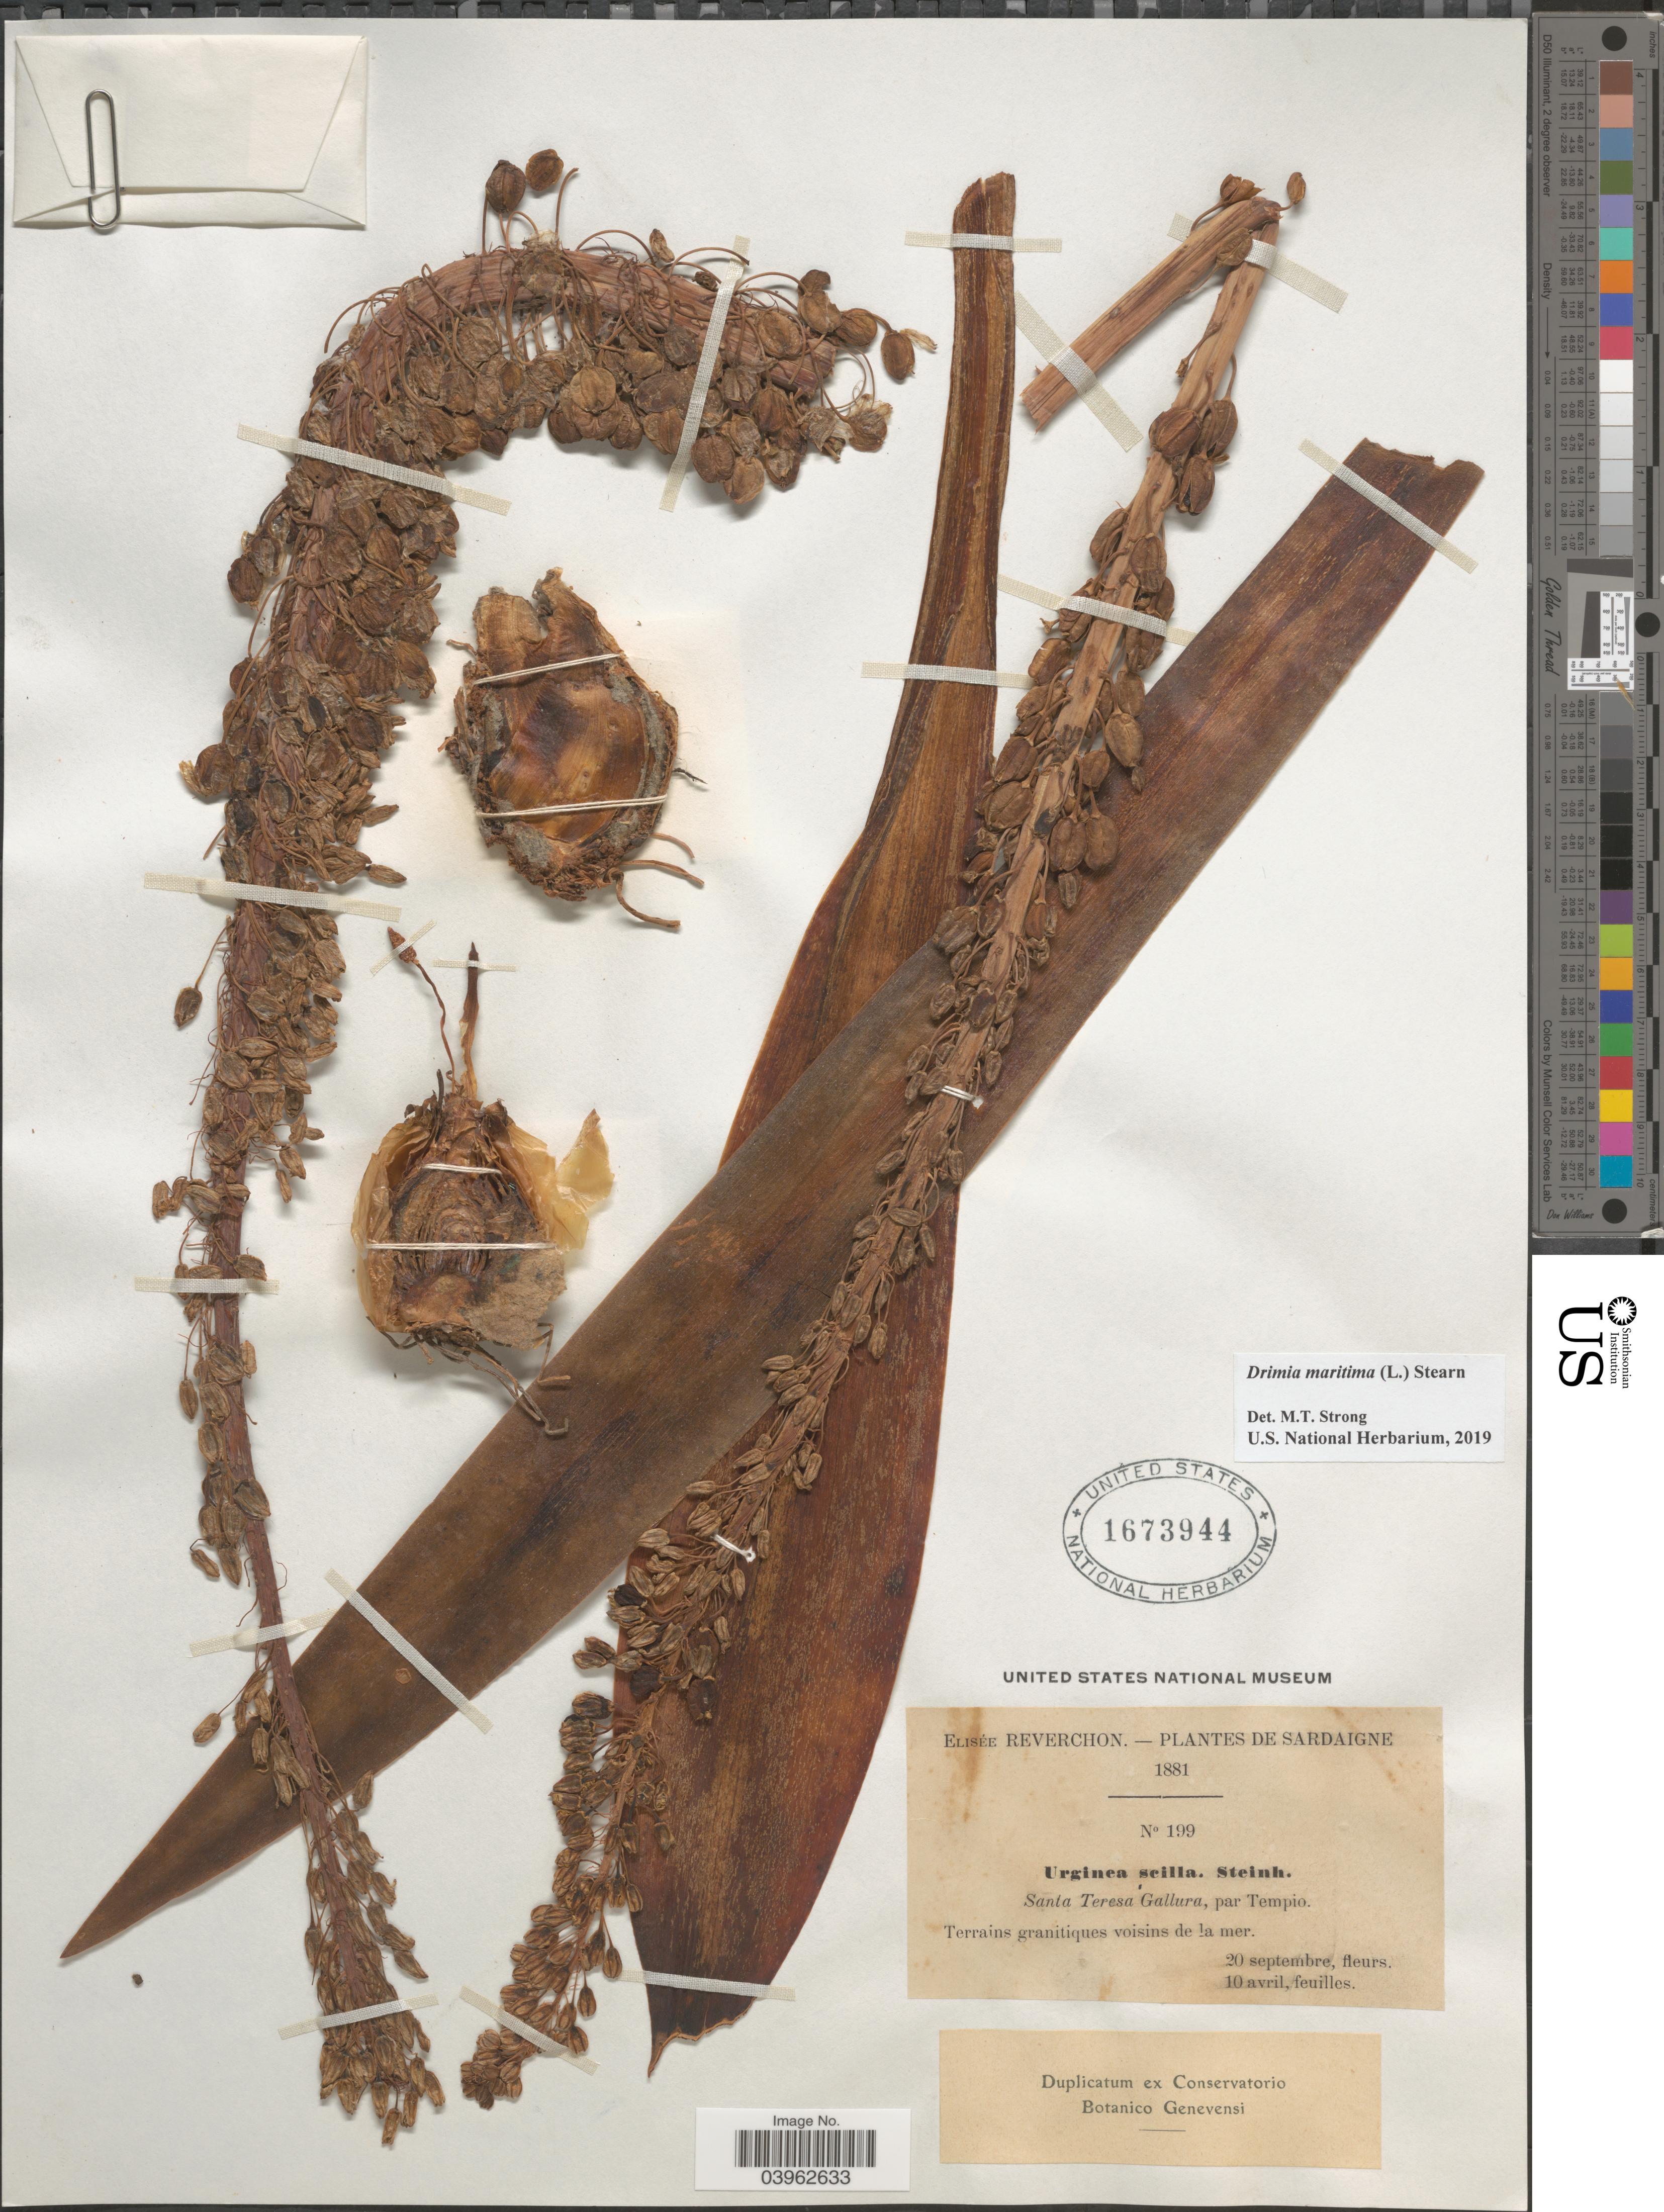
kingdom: Plantae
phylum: Tracheophyta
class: Liliopsida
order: Asparagales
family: Asparagaceae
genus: Drimia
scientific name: Drimia maritima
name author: (L.) Stearn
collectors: E. Reverchon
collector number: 199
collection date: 1881-04-10/1881-09-20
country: Italy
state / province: Sardegna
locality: Sardaigne. Santa Teresa Gallura, par Tempio.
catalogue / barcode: US 1673944